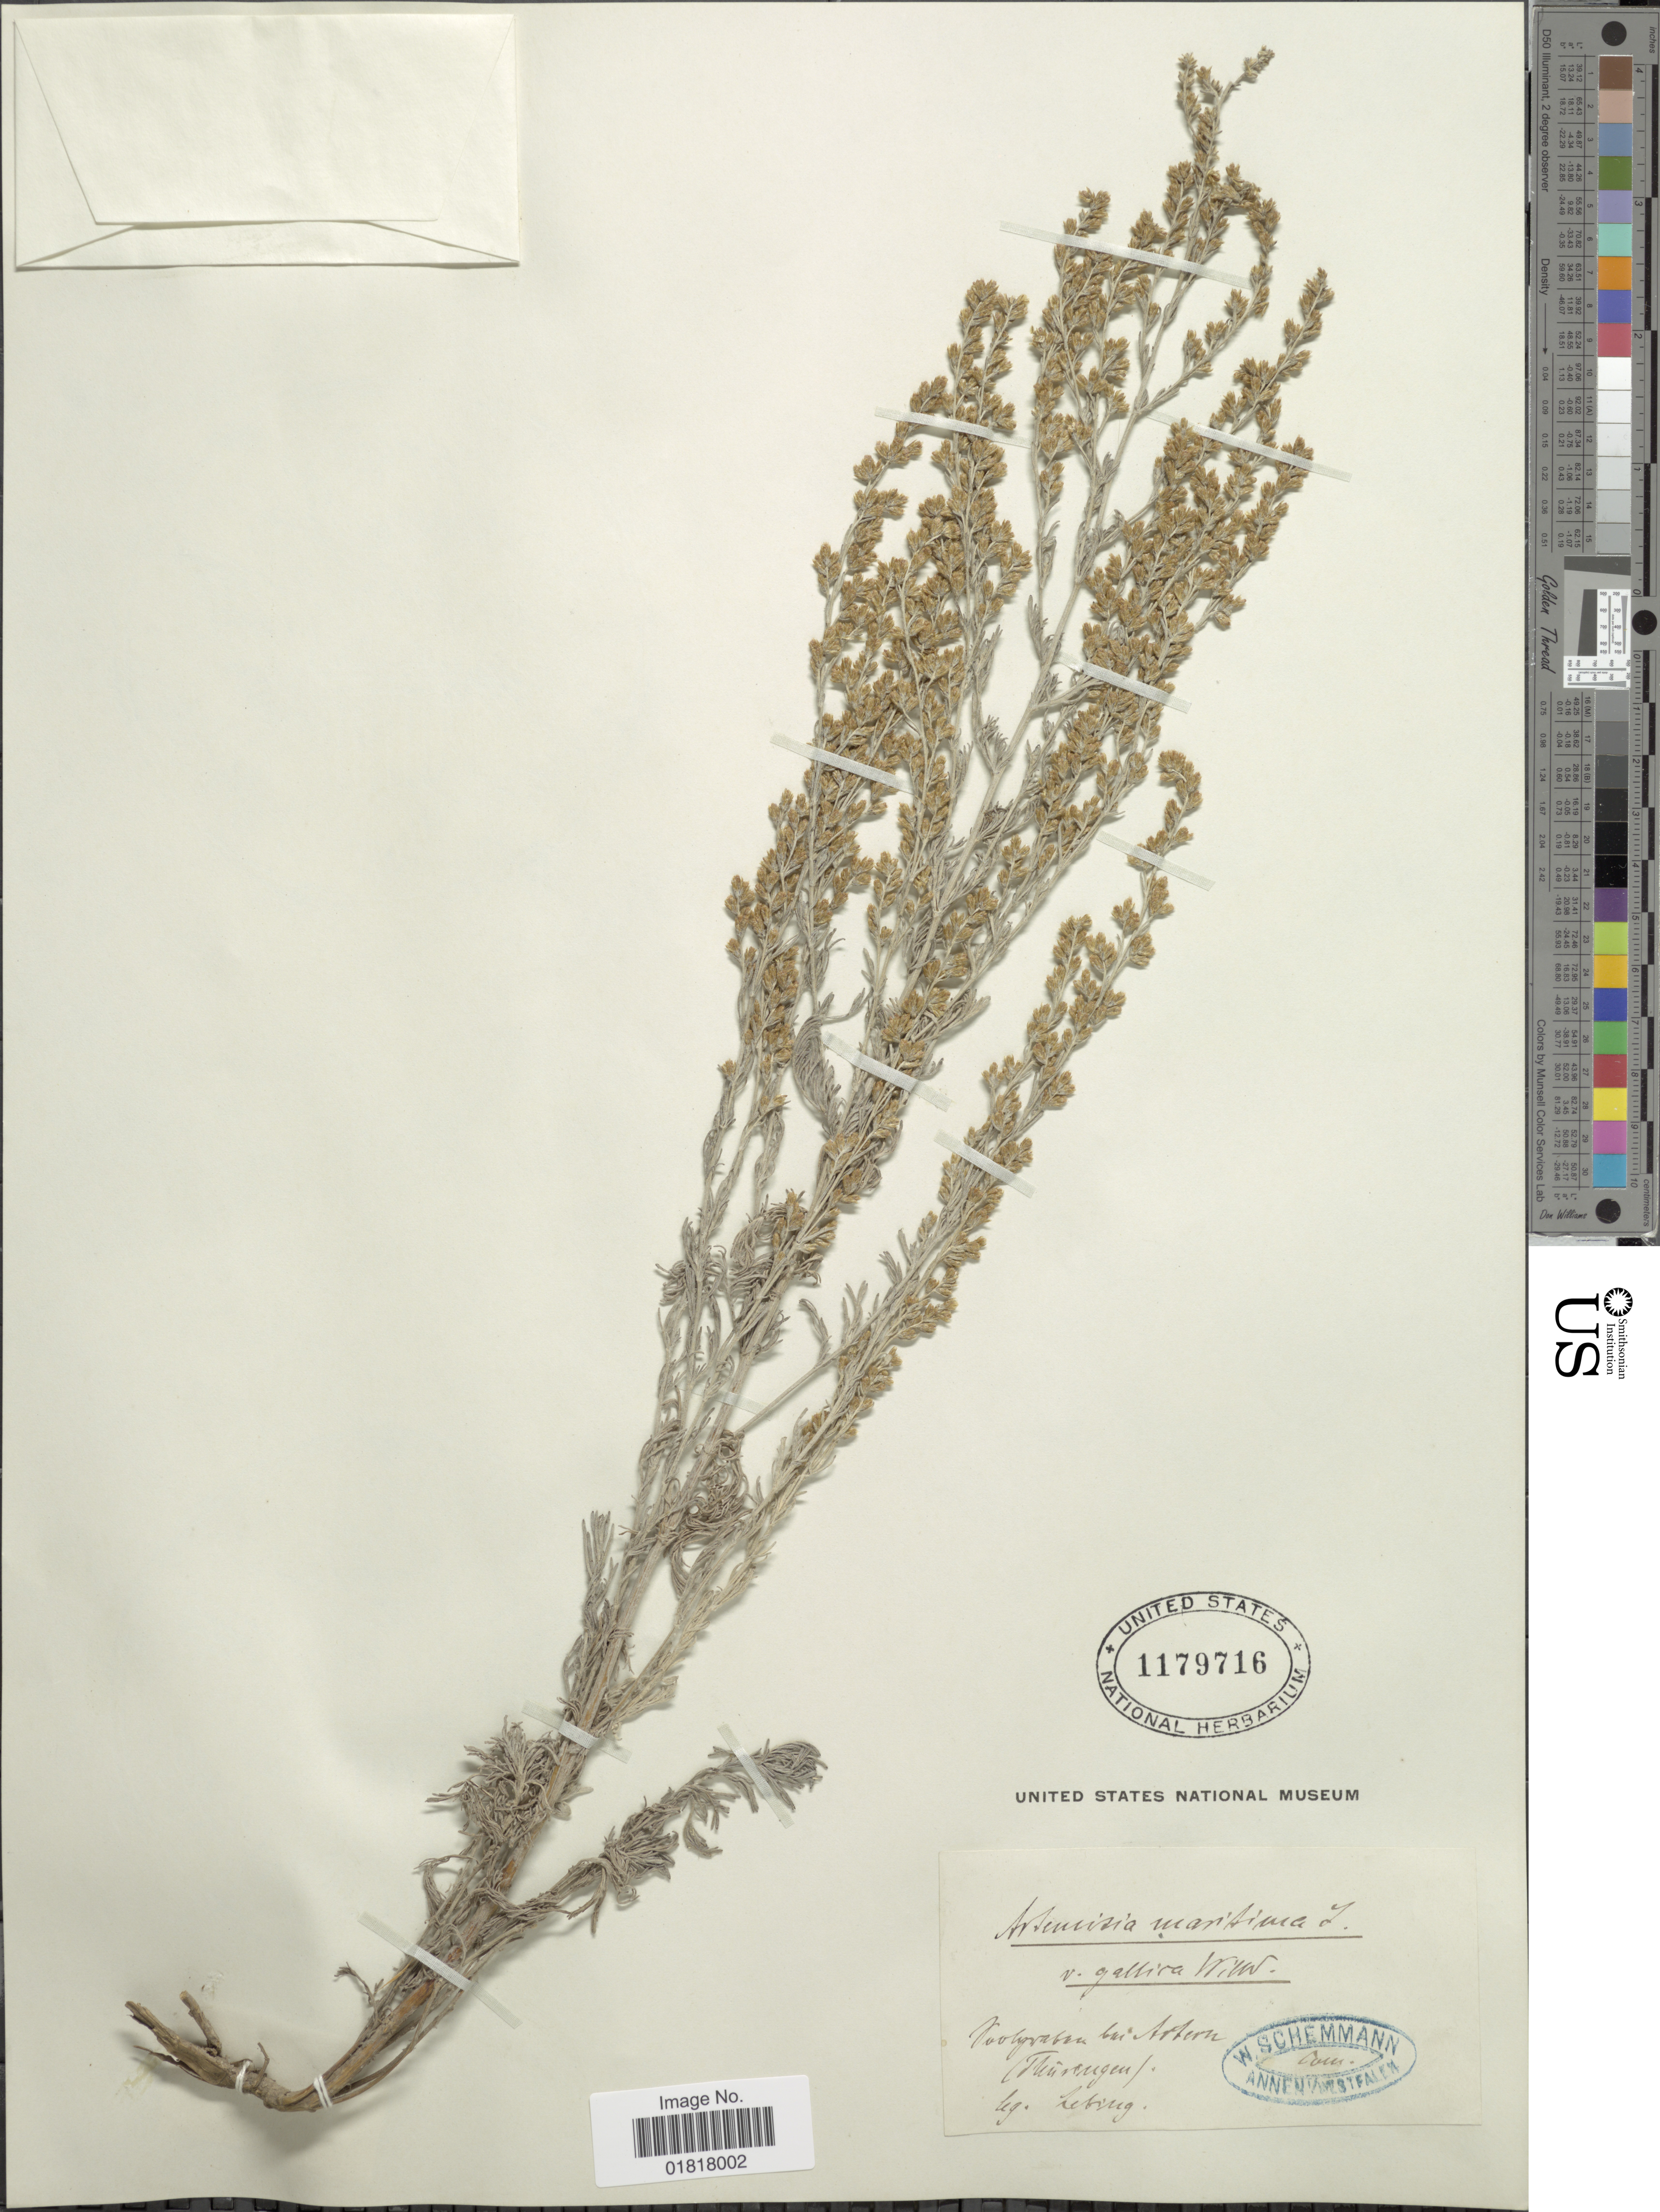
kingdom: Plantae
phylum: Tracheophyta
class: Magnoliopsida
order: Asterales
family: Asteraceae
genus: Artemisia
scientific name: Artemisia maritima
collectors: Lebing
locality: Koolgraban bui Artern (thurrigen) [interpreted]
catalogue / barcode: US 1179716